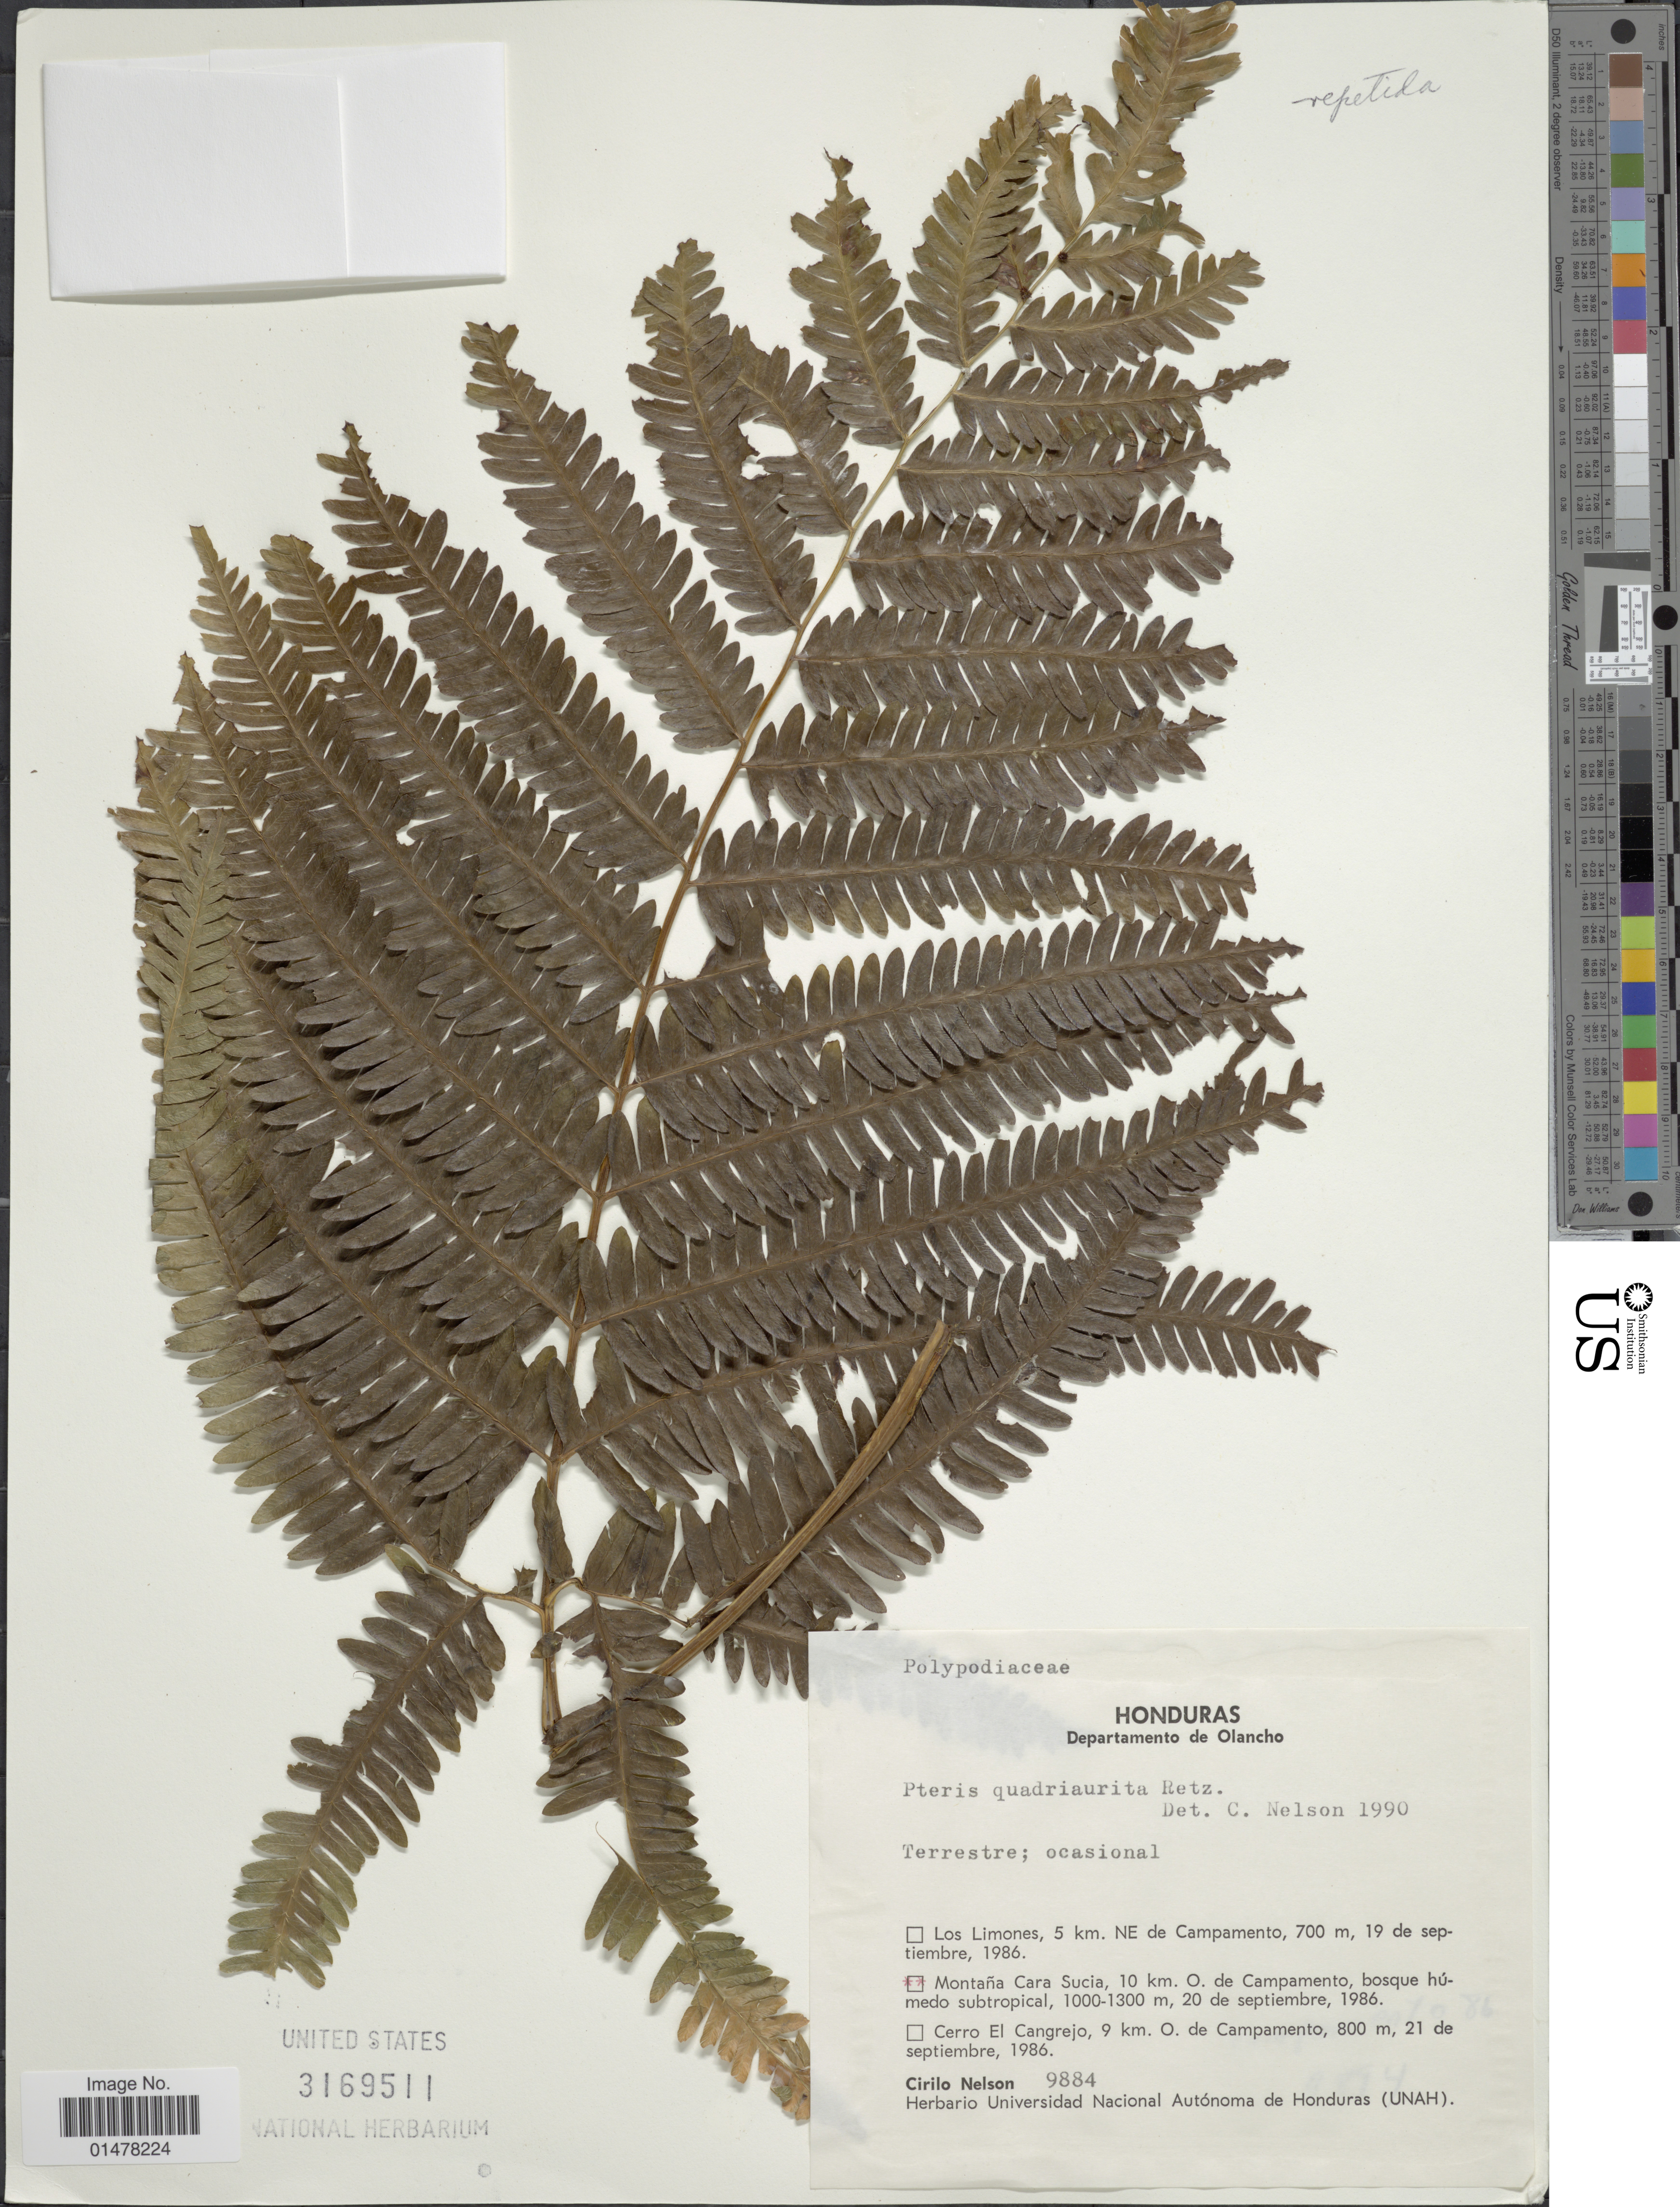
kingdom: Plantae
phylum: Tracheophyta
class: Polypodiopsida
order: Polypodiales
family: Pteridaceae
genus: Pteris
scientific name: Pteris quadriaurita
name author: Retz.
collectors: C. Nelson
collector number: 9884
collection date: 1986-09-20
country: Honduras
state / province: Olancho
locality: Honduras, Departamento de Olancho, Montana Cara Sucia, 10km O, de Campamento, bosque humedo subtropical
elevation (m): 1000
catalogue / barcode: US 3169511